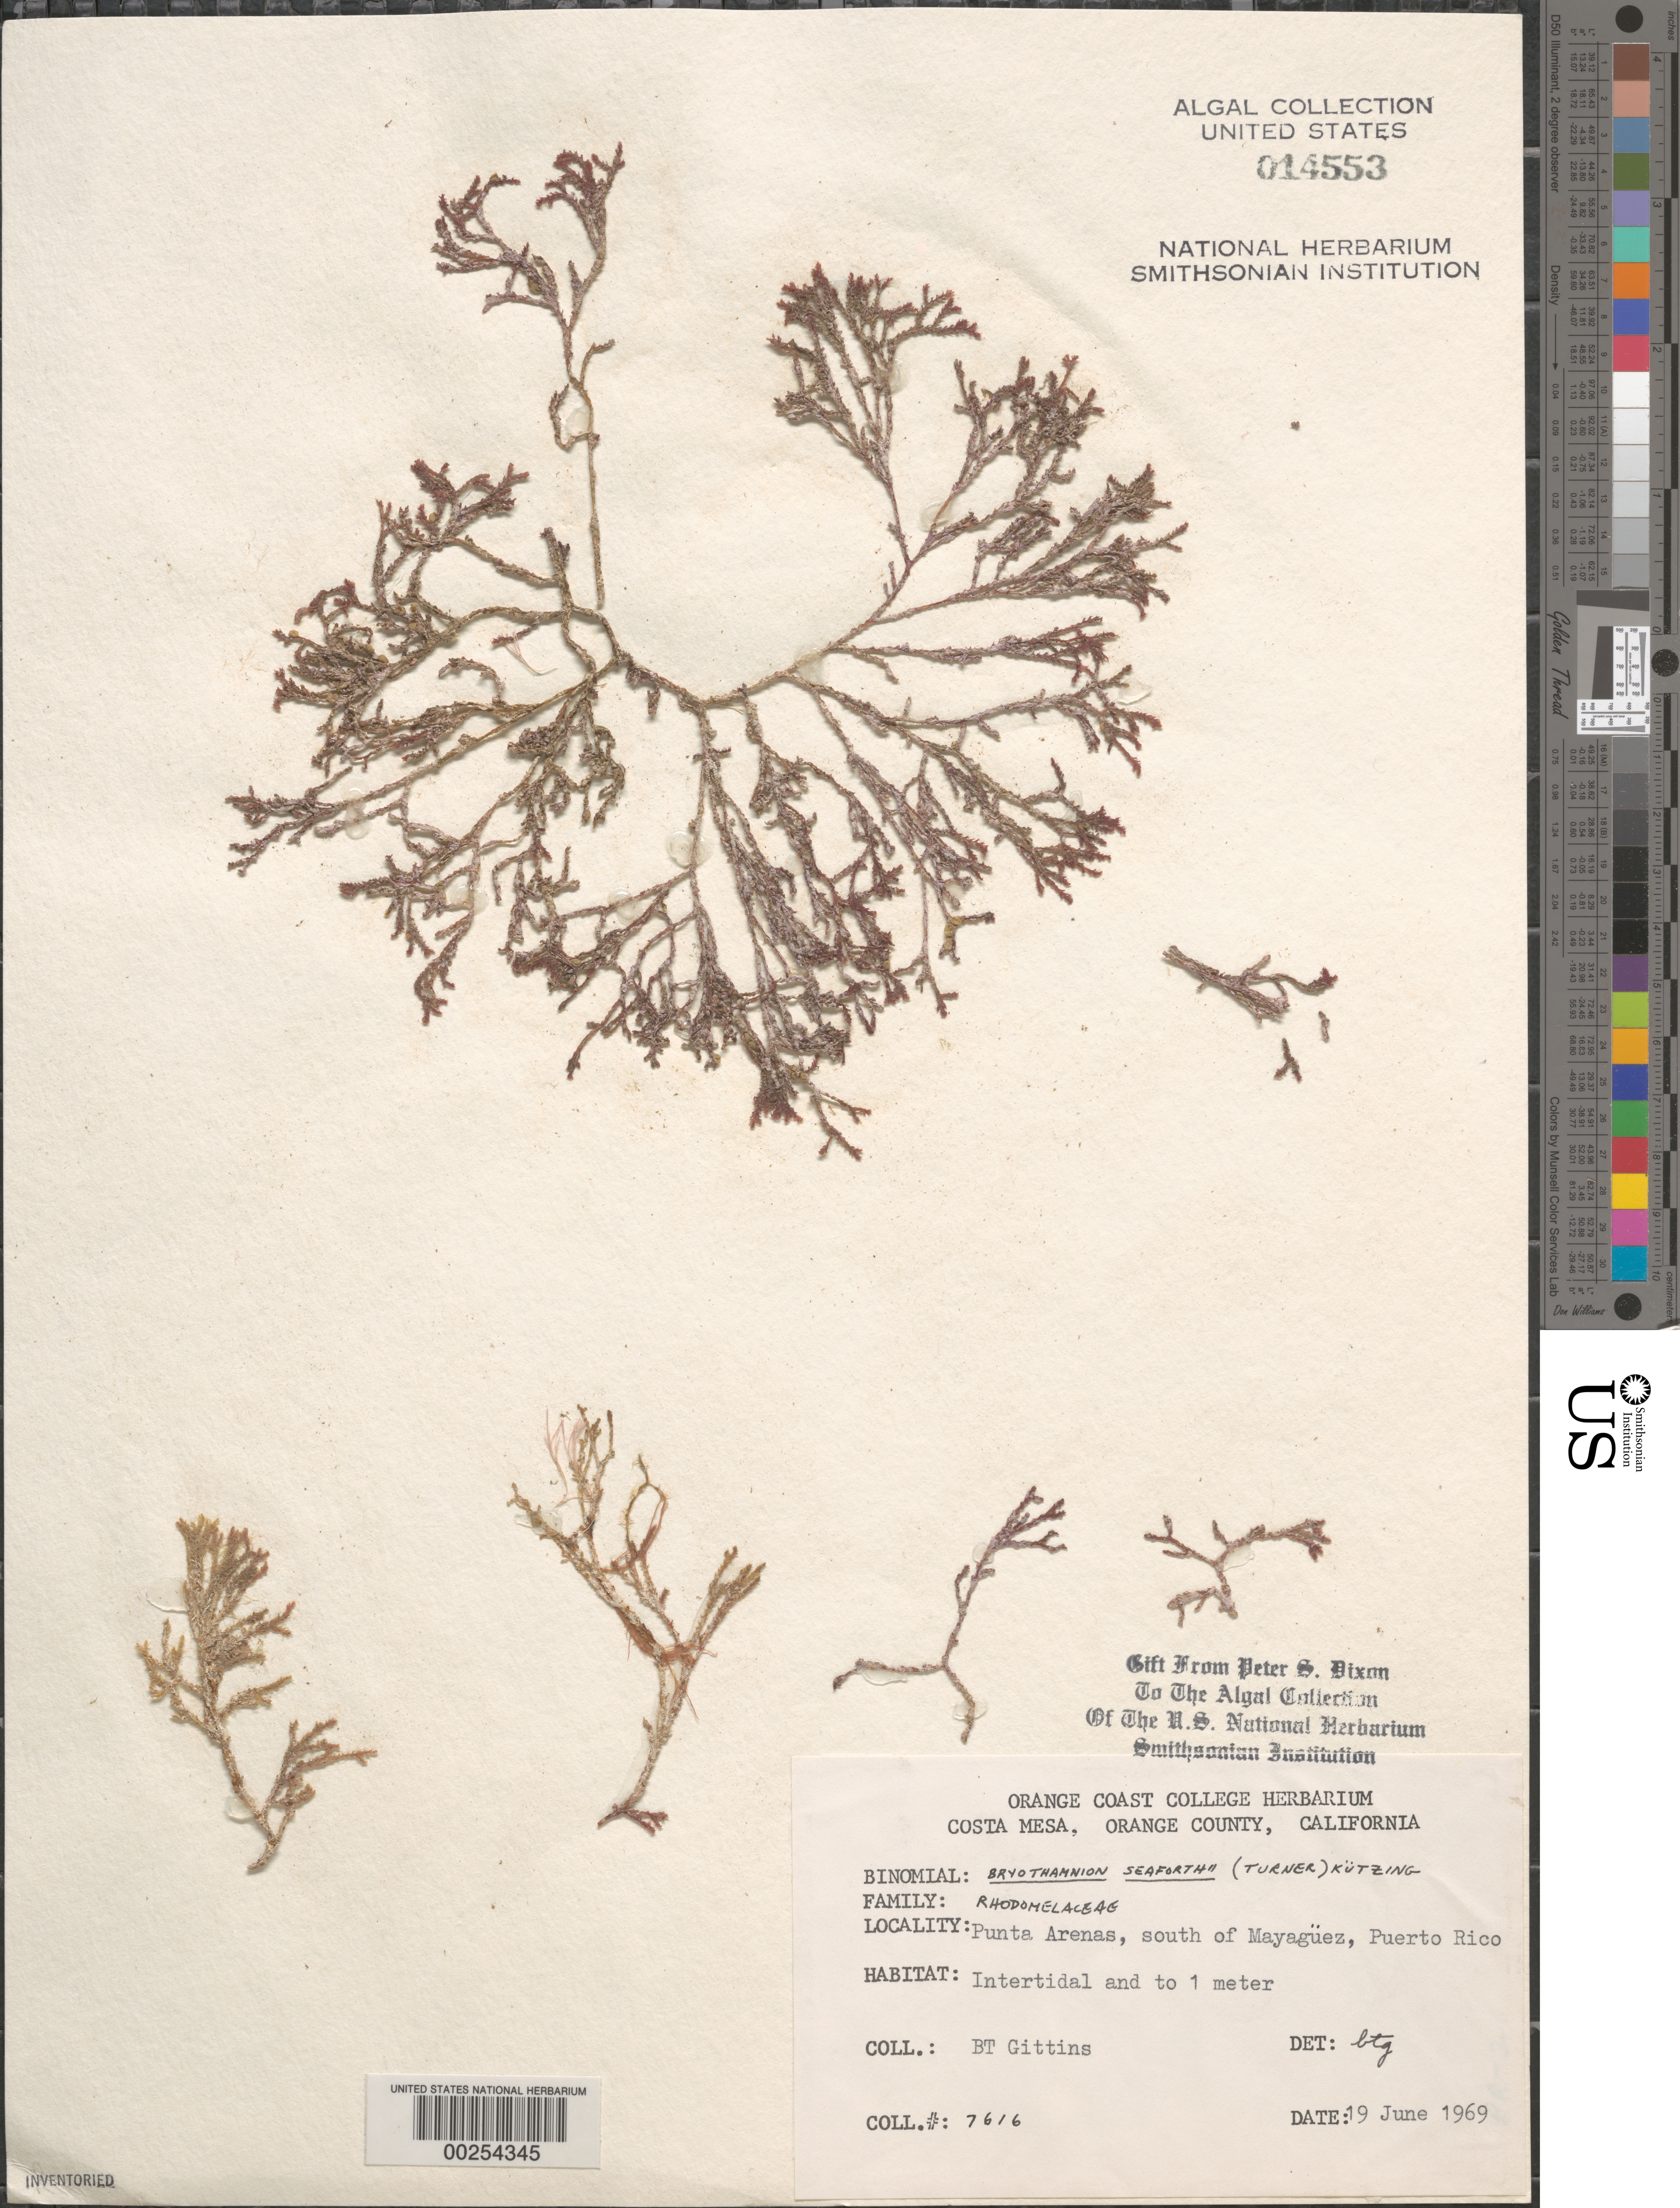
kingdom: Plantae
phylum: Rhodophyta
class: Florideophyceae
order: Ceramiales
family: Rhodomelaceae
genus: Bryothamnion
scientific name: Bryothamnion seaforthii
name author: (Turner) Kütz.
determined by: Gittens, B. T.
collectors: B. Gittins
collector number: Btg 7616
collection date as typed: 19 Jun 1969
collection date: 1969-06-19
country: Puerto Rico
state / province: Mayaguez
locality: Punta arenas, south of mayaguez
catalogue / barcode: US 14553